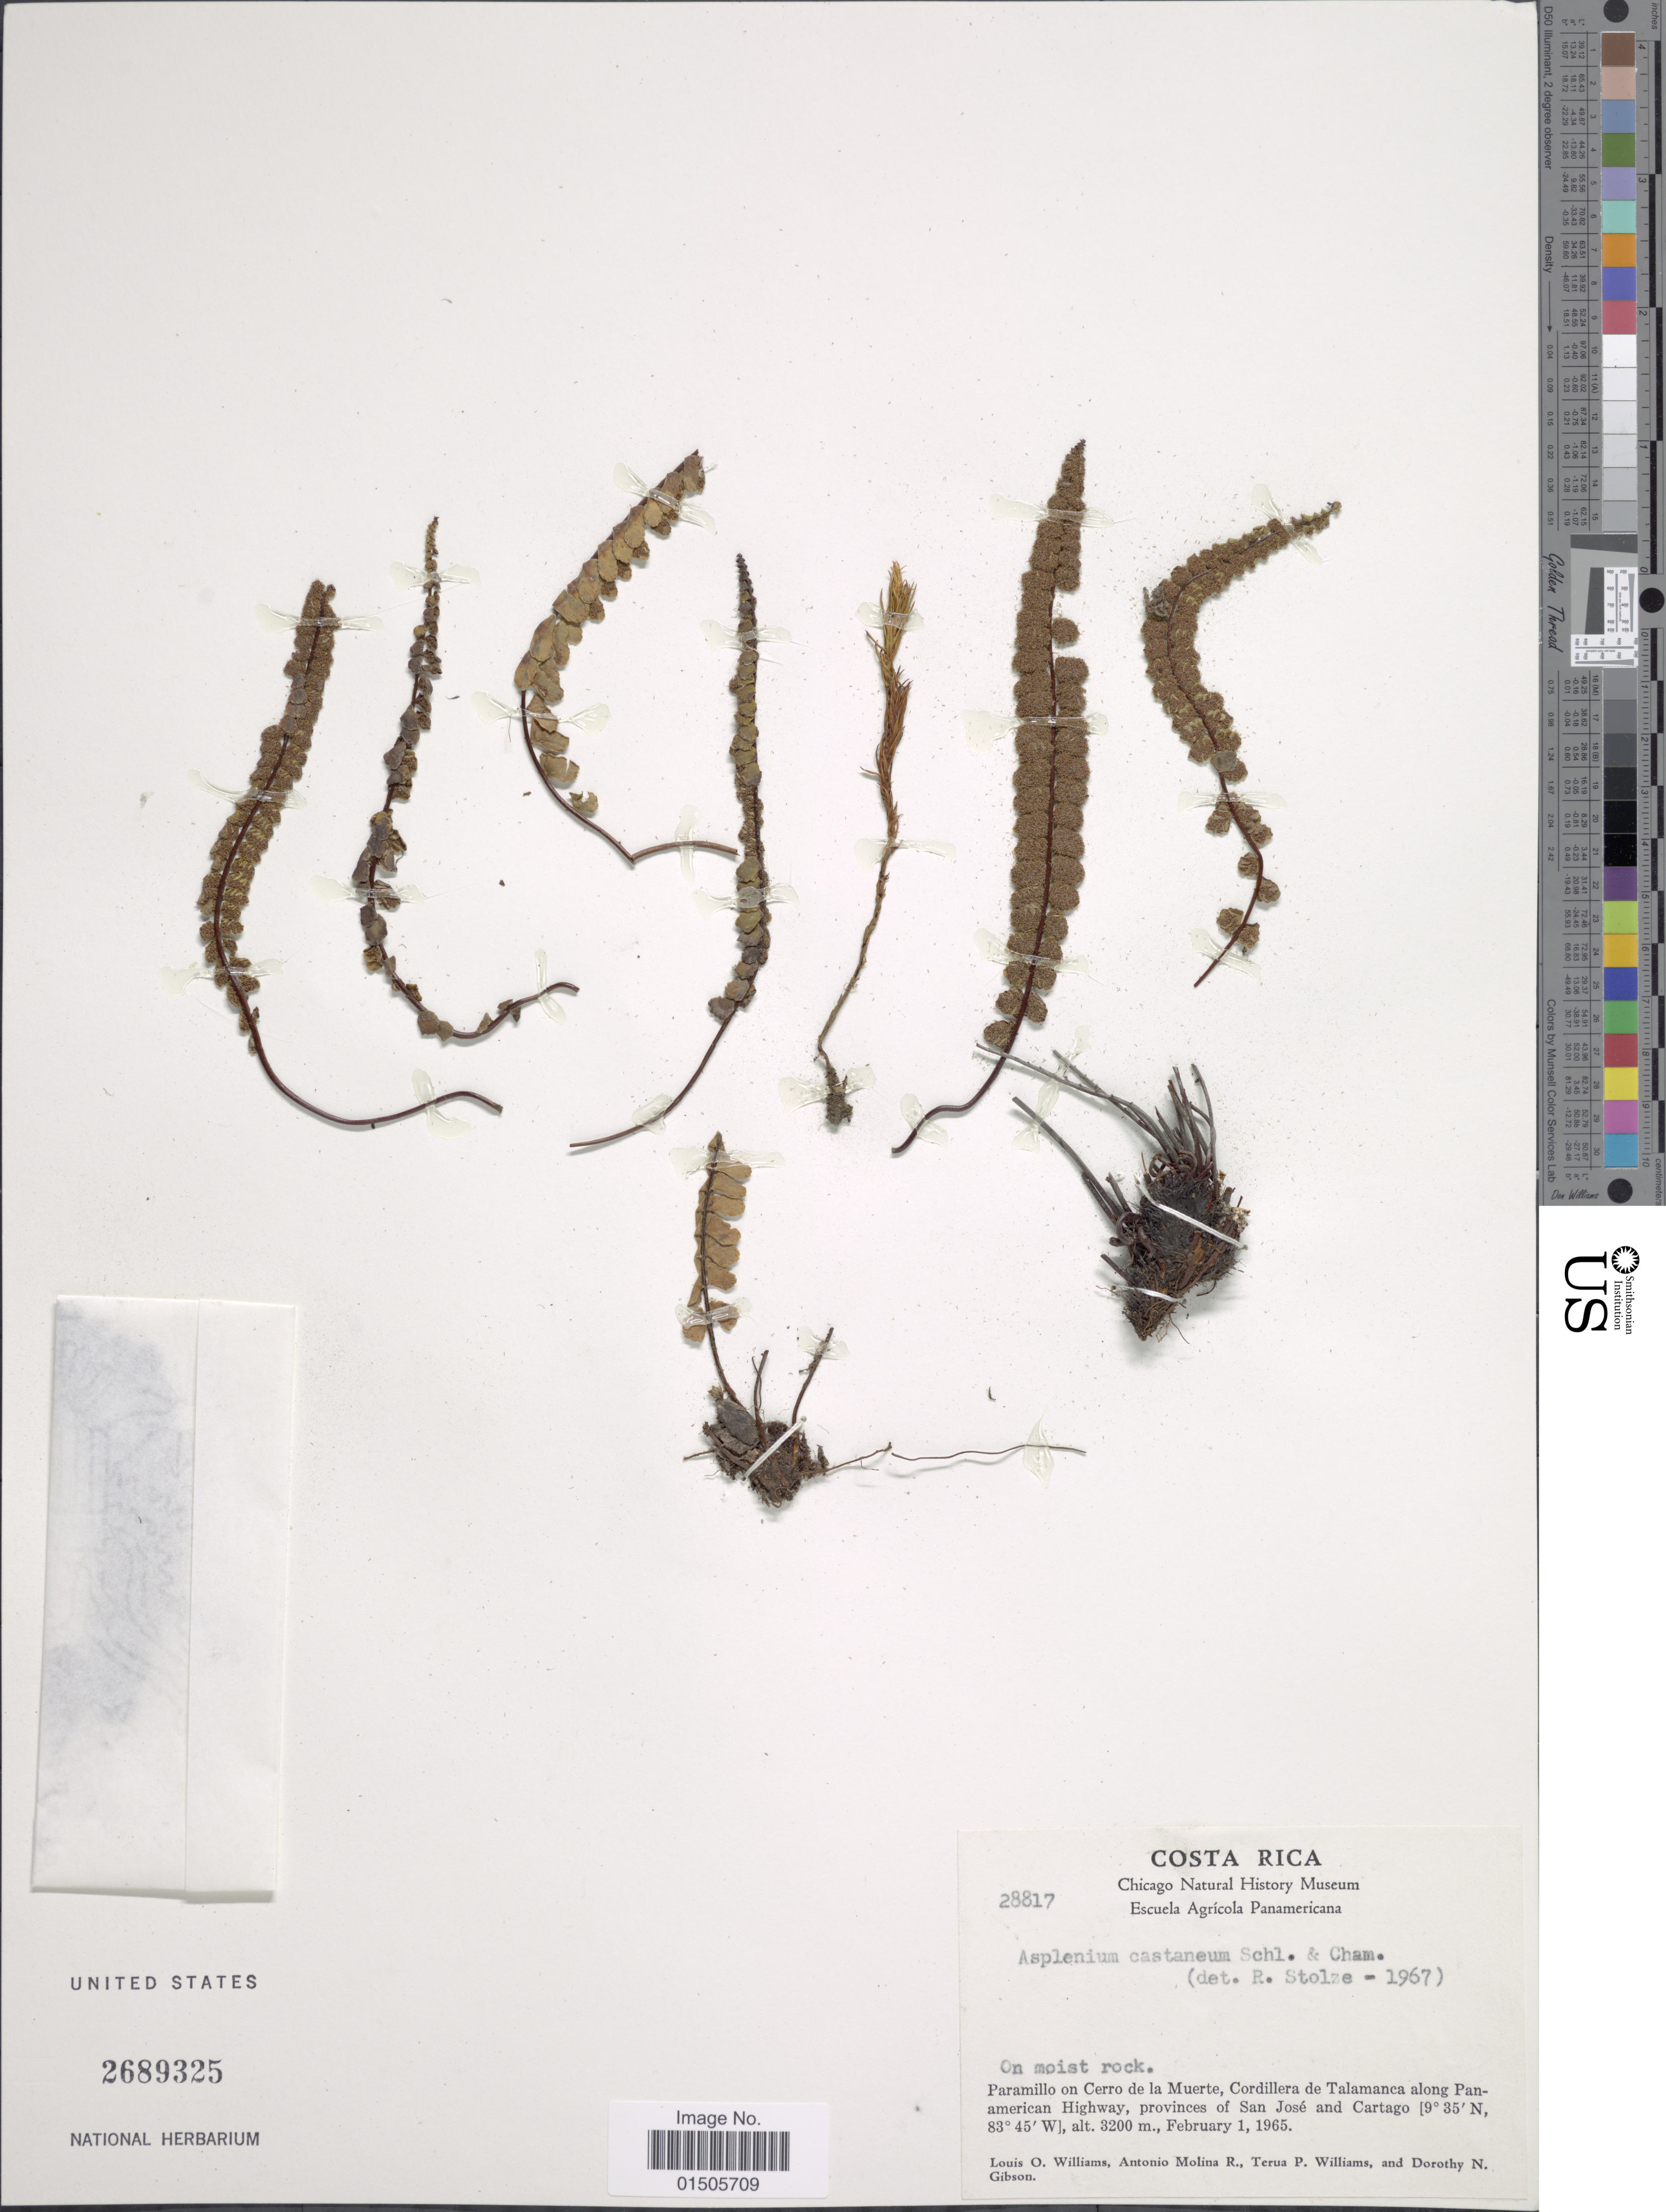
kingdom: Plantae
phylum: Tracheophyta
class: Polypodiopsida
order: Polypodiales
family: Aspleniaceae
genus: Asplenium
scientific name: Asplenium castaneum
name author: Schltdl. & Cham.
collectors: L. O. Williams, A. Molina R., T. P. Williams & D. N. Gibson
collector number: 28817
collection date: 1965-02-01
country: Costa Rica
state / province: San José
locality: Paramillo on Cerro de la Muerte, Cordillera de Talamanca along Panamerican Highway, provinces of Cartago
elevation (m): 3200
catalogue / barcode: US 2689325